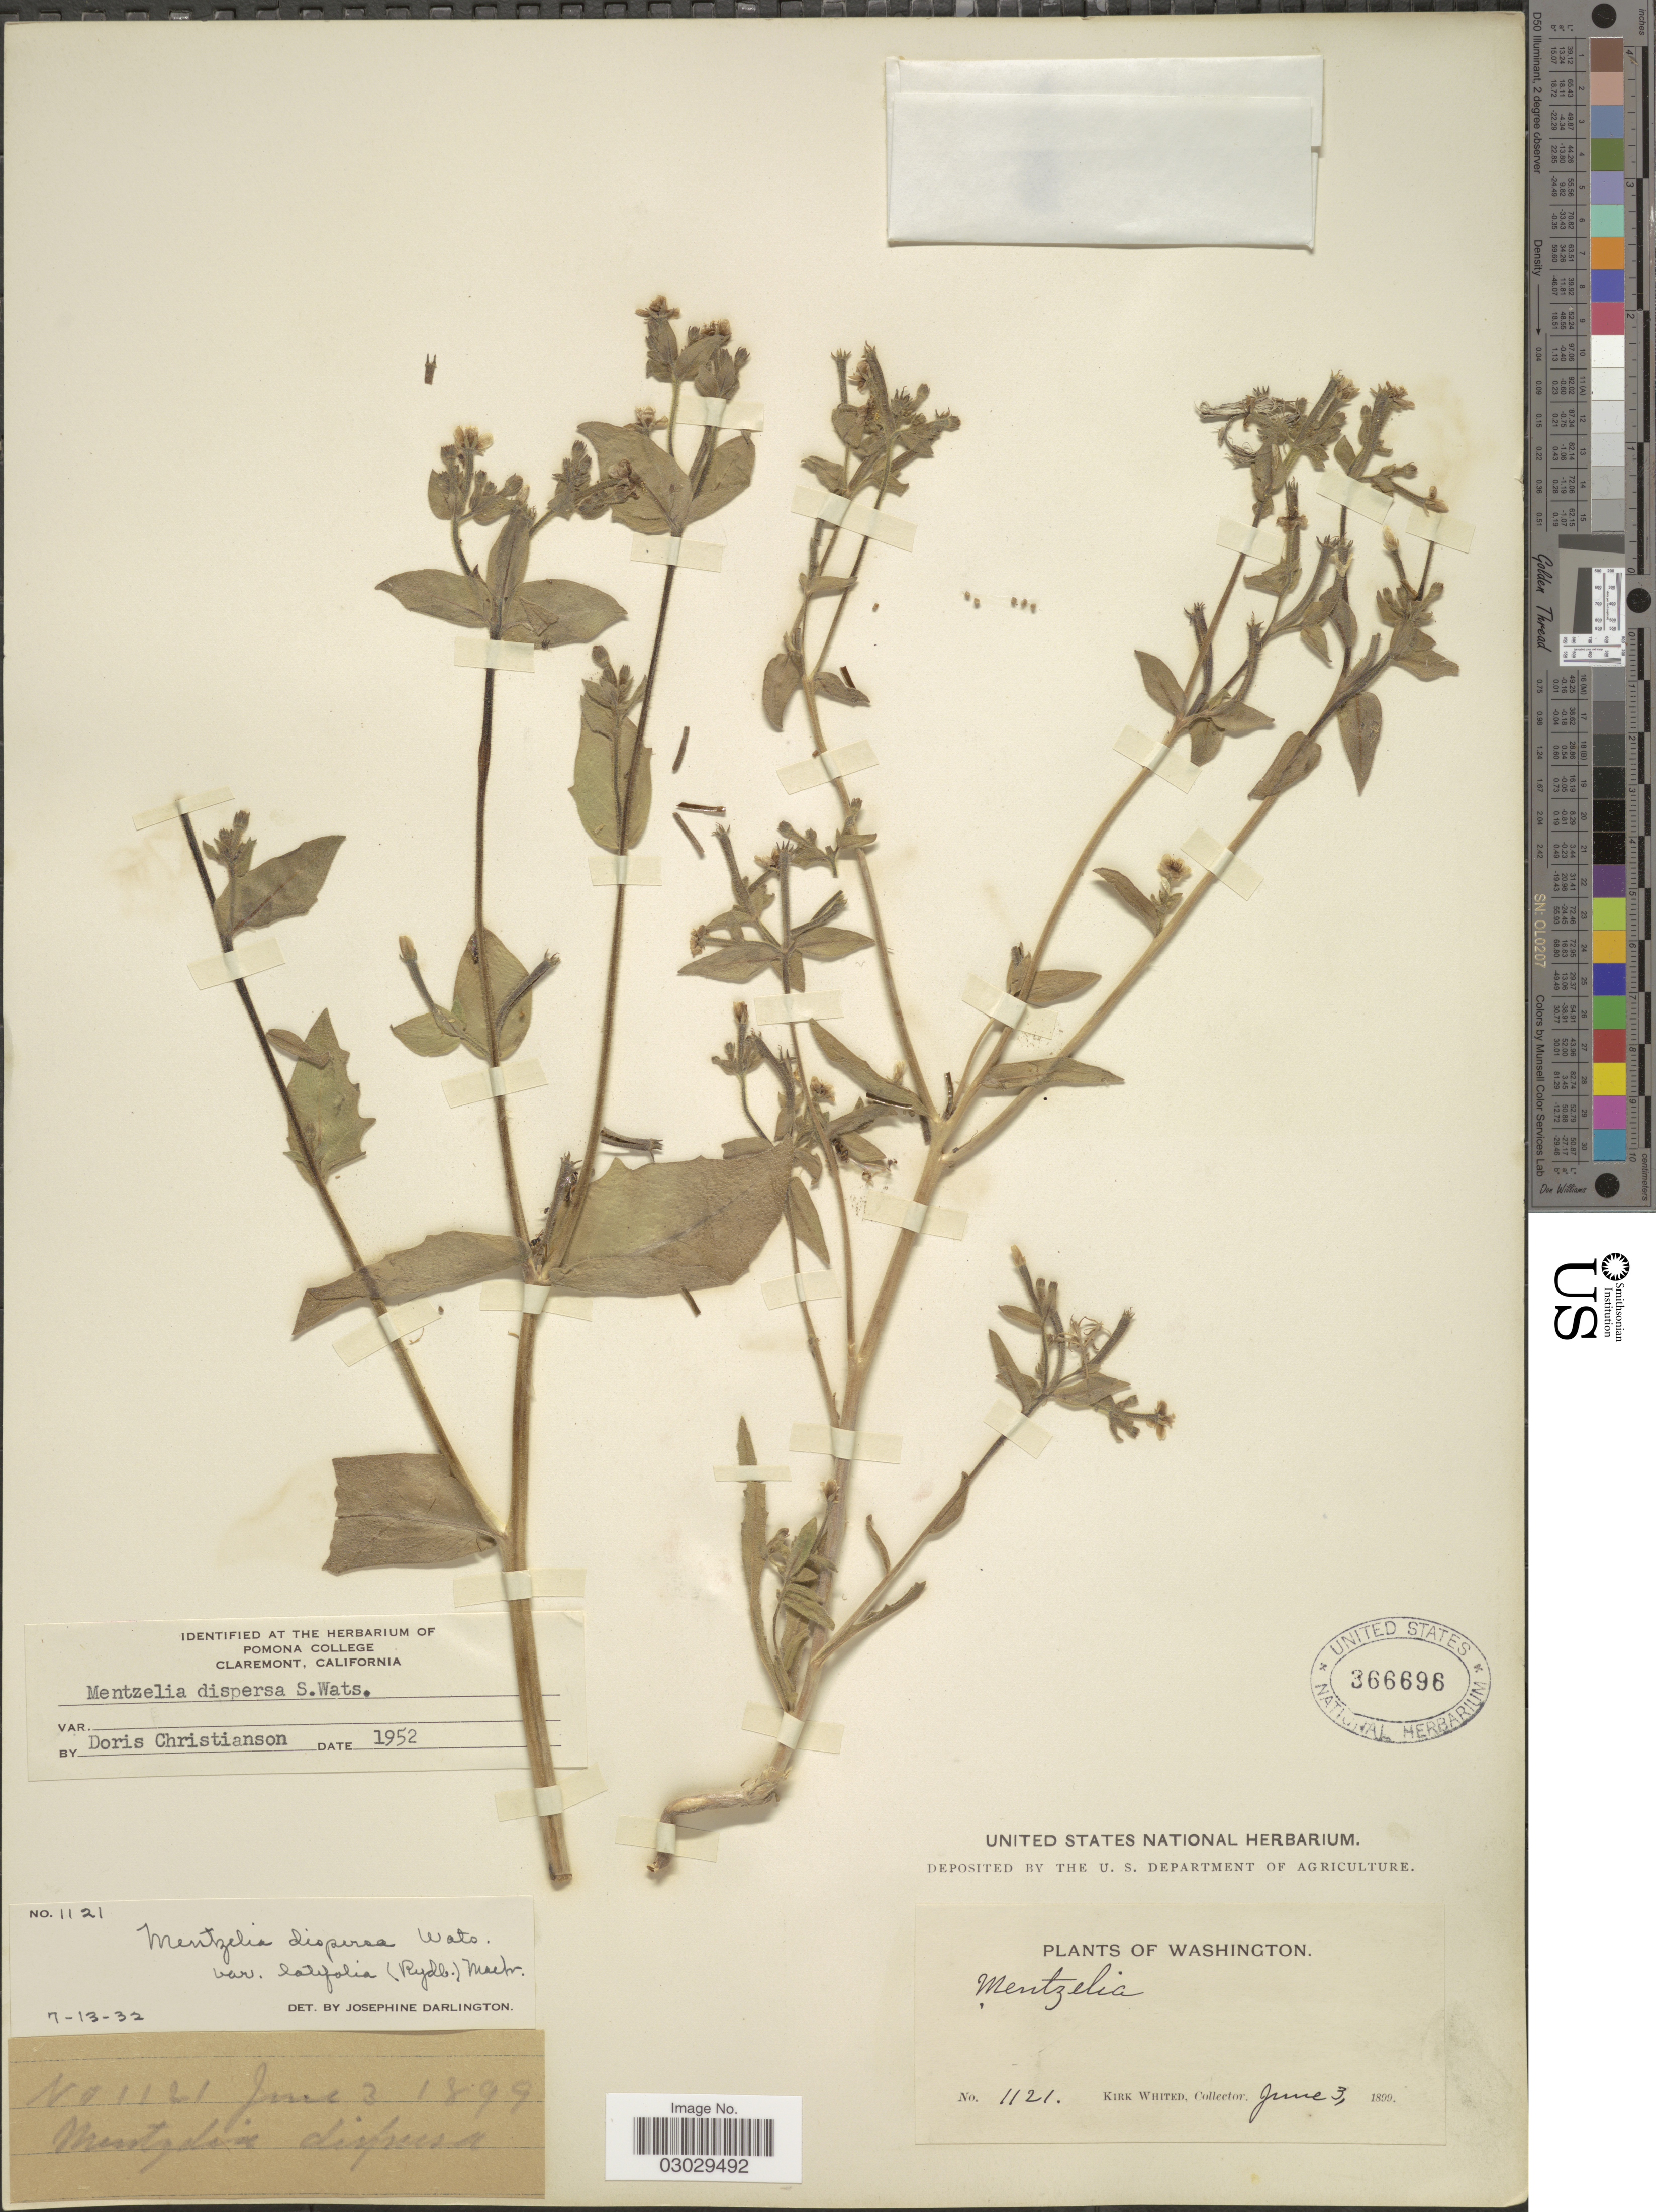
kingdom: Plantae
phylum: Tracheophyta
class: Magnoliopsida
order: Cornales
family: Loasaceae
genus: Mentzelia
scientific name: Mentzelia dispersa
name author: S. Watson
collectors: K. Whited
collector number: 1121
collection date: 1899-06-03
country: United States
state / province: Washington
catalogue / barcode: US 366696